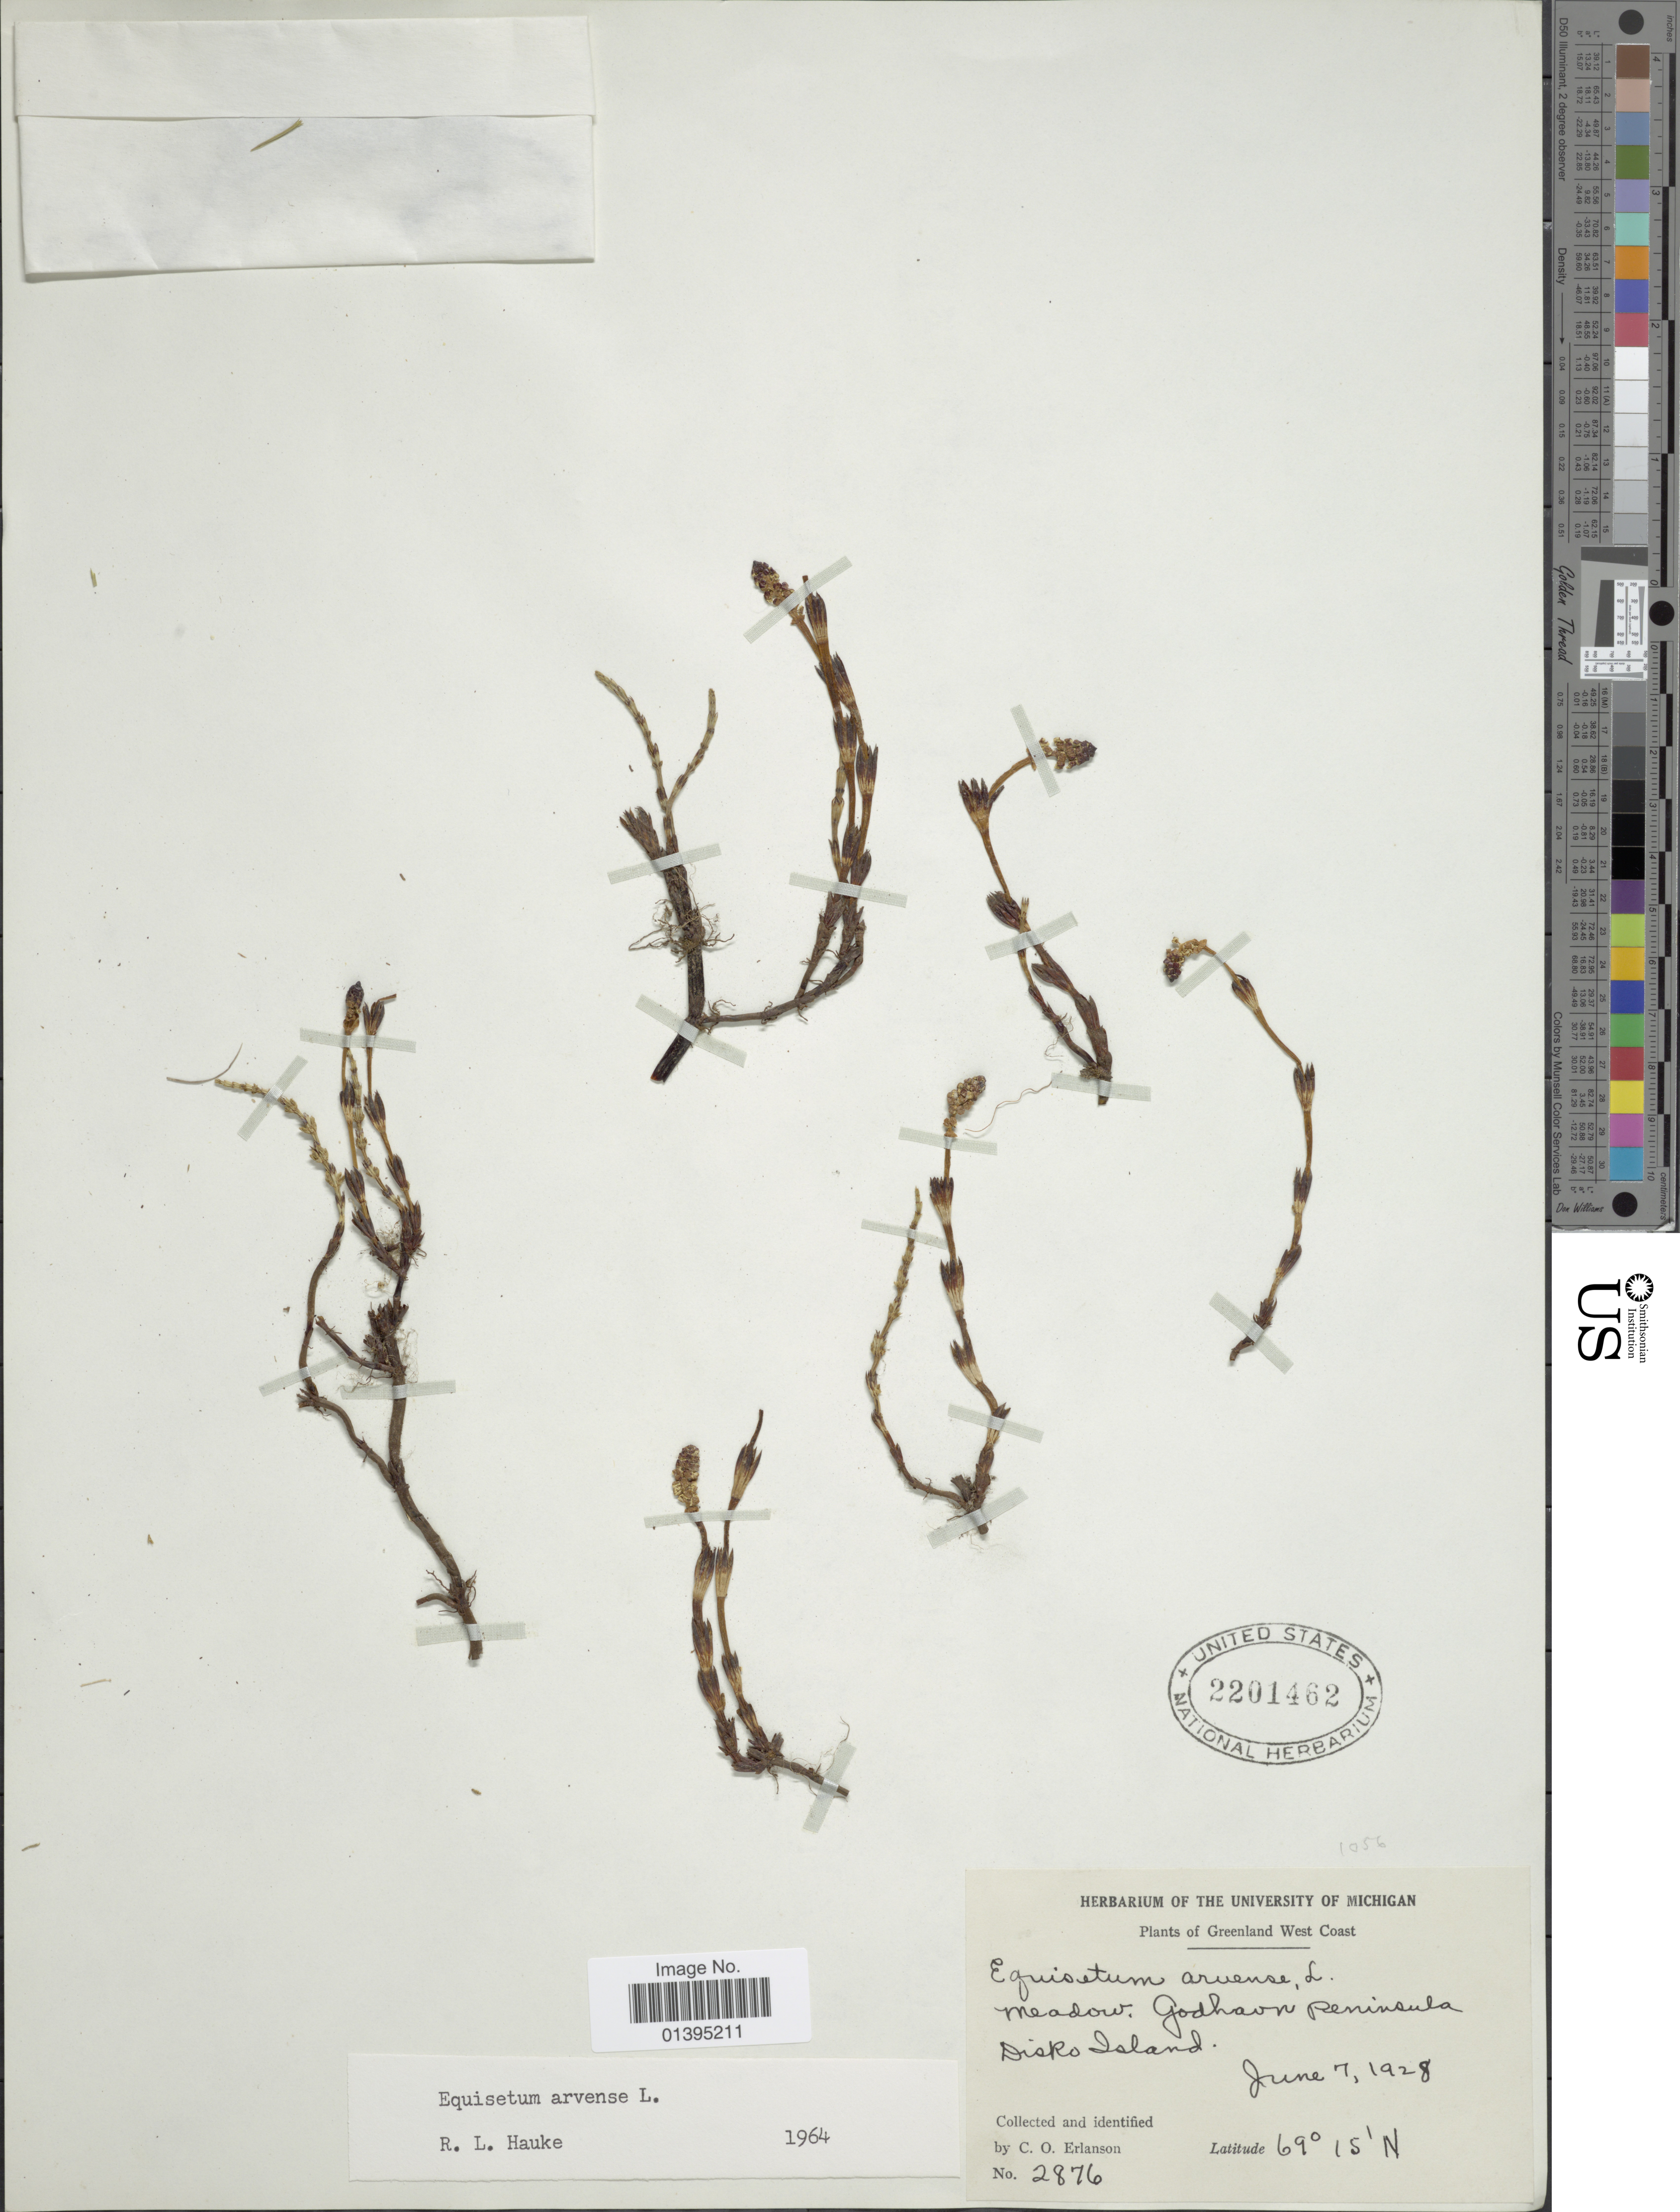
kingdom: Plantae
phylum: Tracheophyta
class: Polypodiopsida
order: Equisetales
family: Equisetaceae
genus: Equisetum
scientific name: Equisetum arvense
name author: L.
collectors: C. O. Erlanson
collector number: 2876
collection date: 1928-06-07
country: Greenland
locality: West Godhavn Peninsula, Disko Island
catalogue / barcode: US 2201462